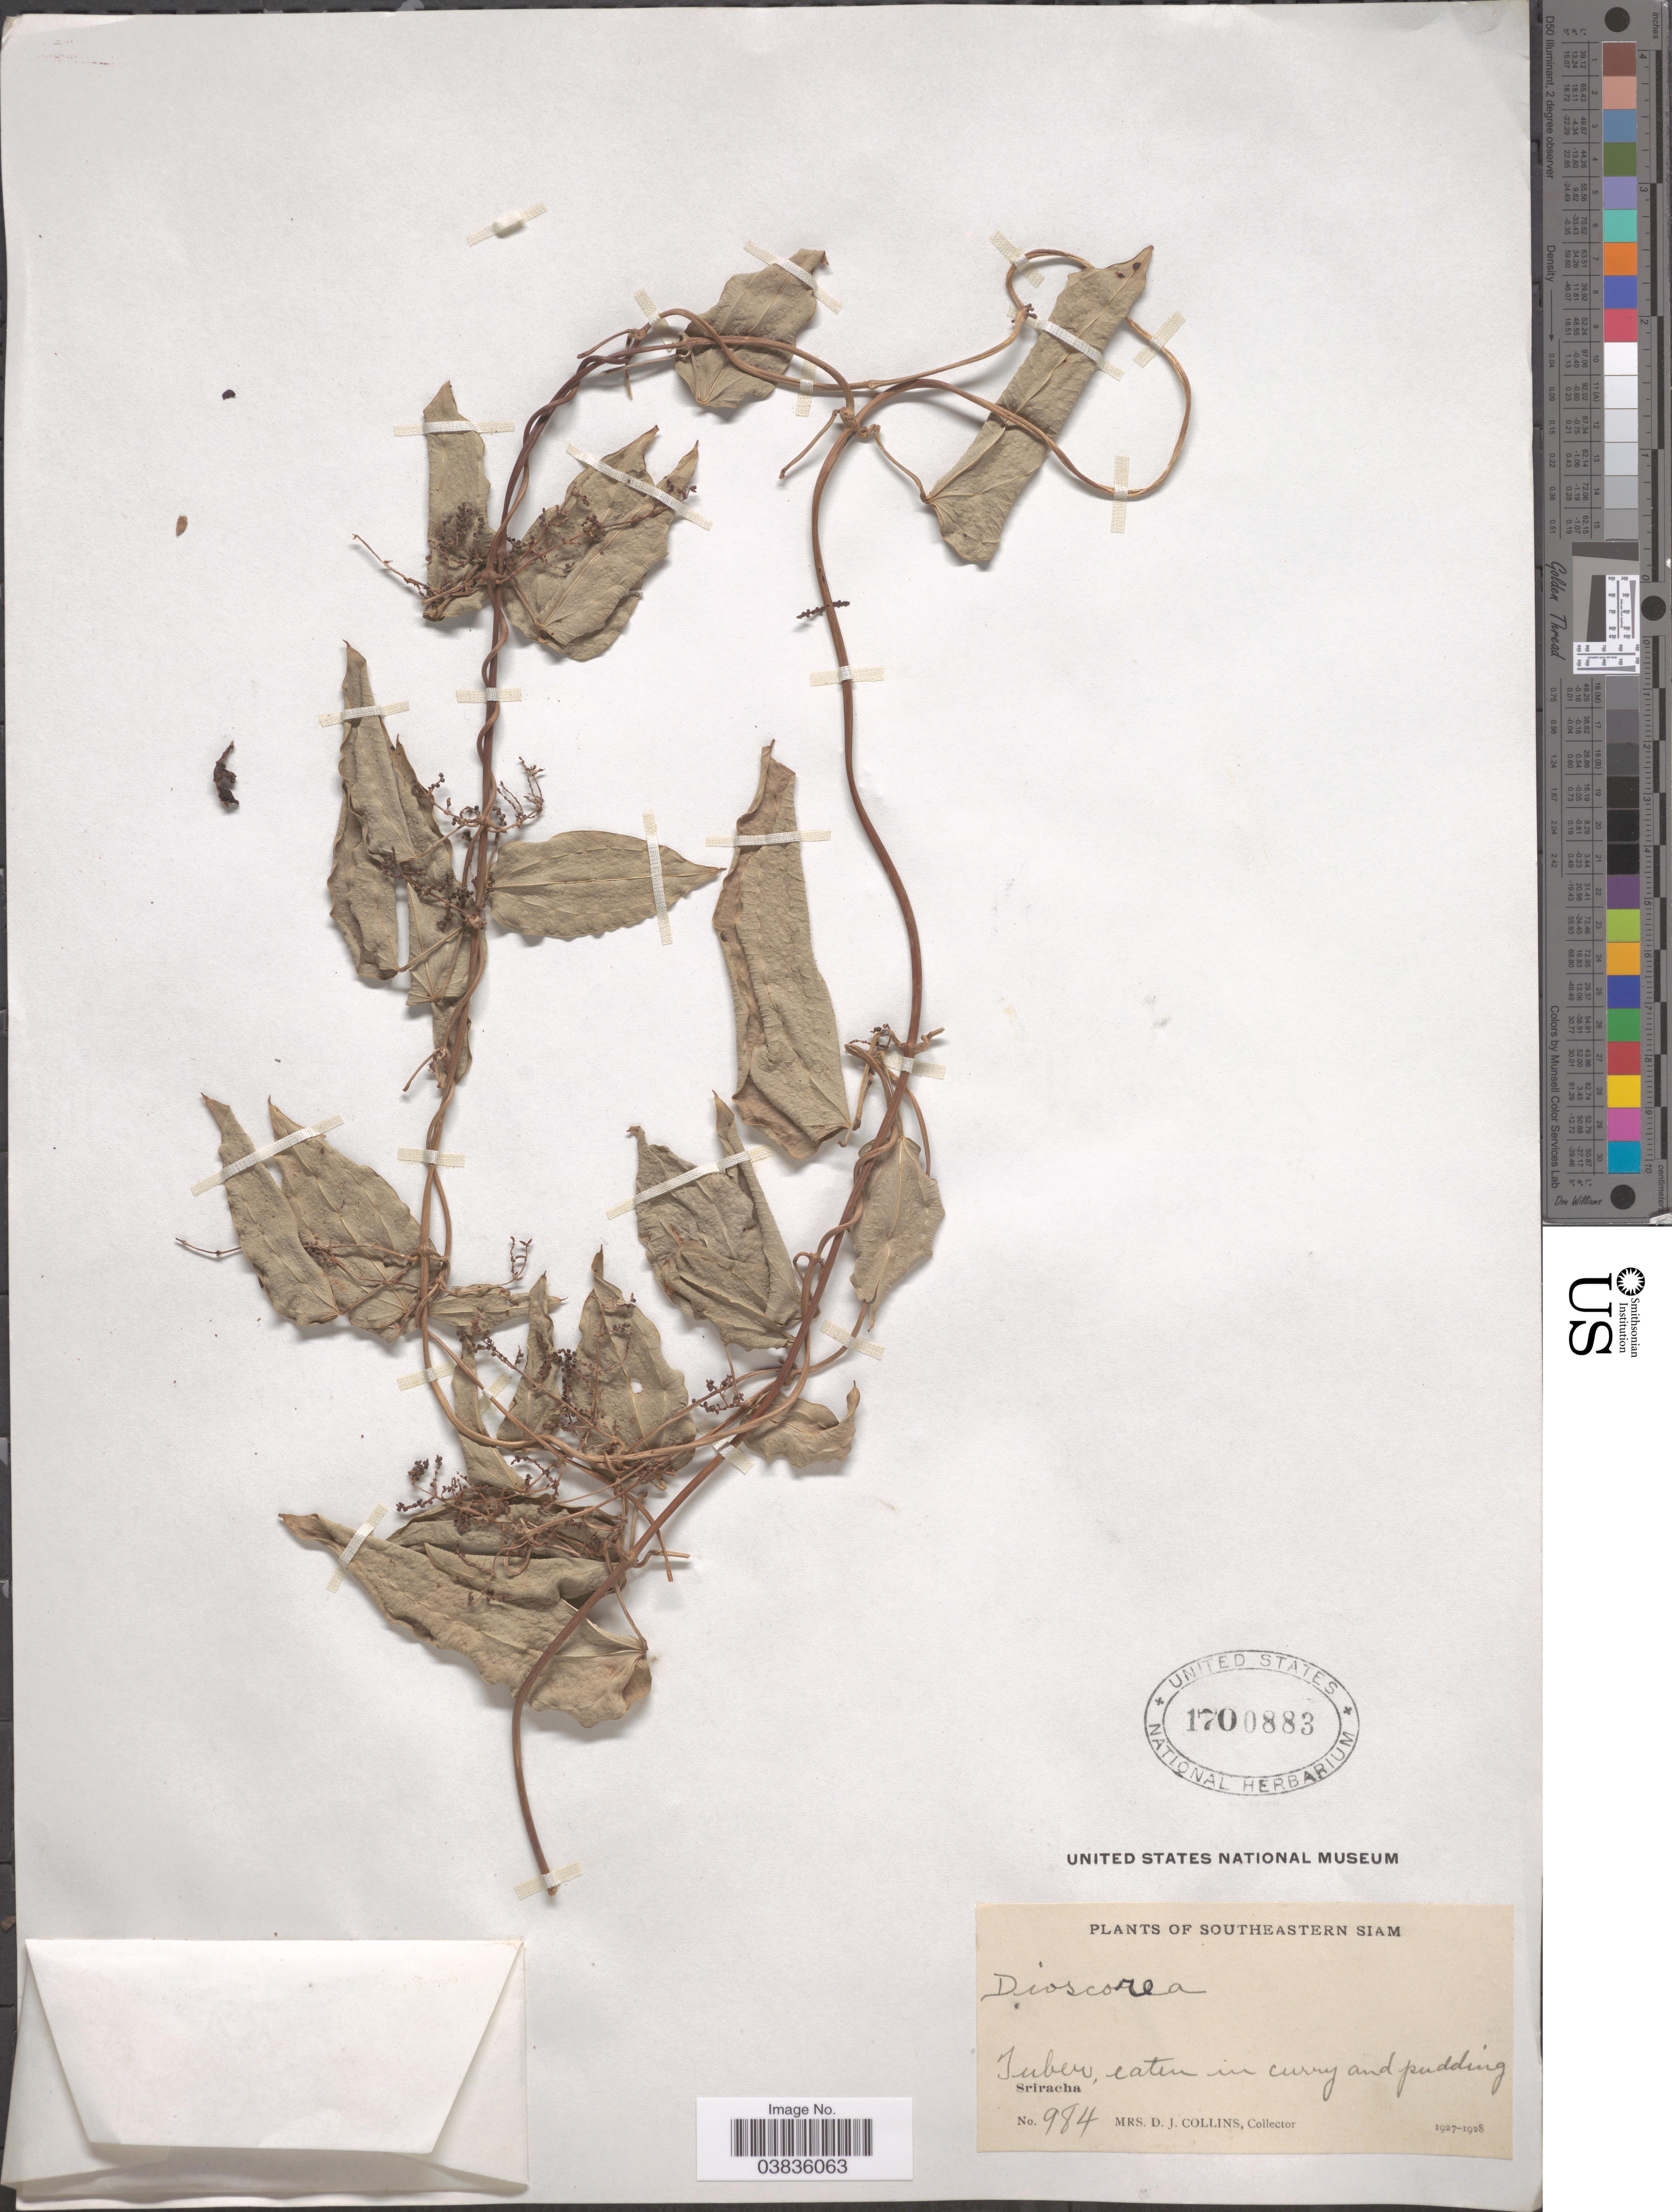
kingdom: Plantae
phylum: Tracheophyta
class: Liliopsida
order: Dioscoreales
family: Dioscoreaceae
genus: Dioscorea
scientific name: Dioscorea sp.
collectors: Mrs. D. J. Collins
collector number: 984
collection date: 1927/1928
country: Thailand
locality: Southeastern Siam. Sriracha.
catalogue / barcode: US 1700883